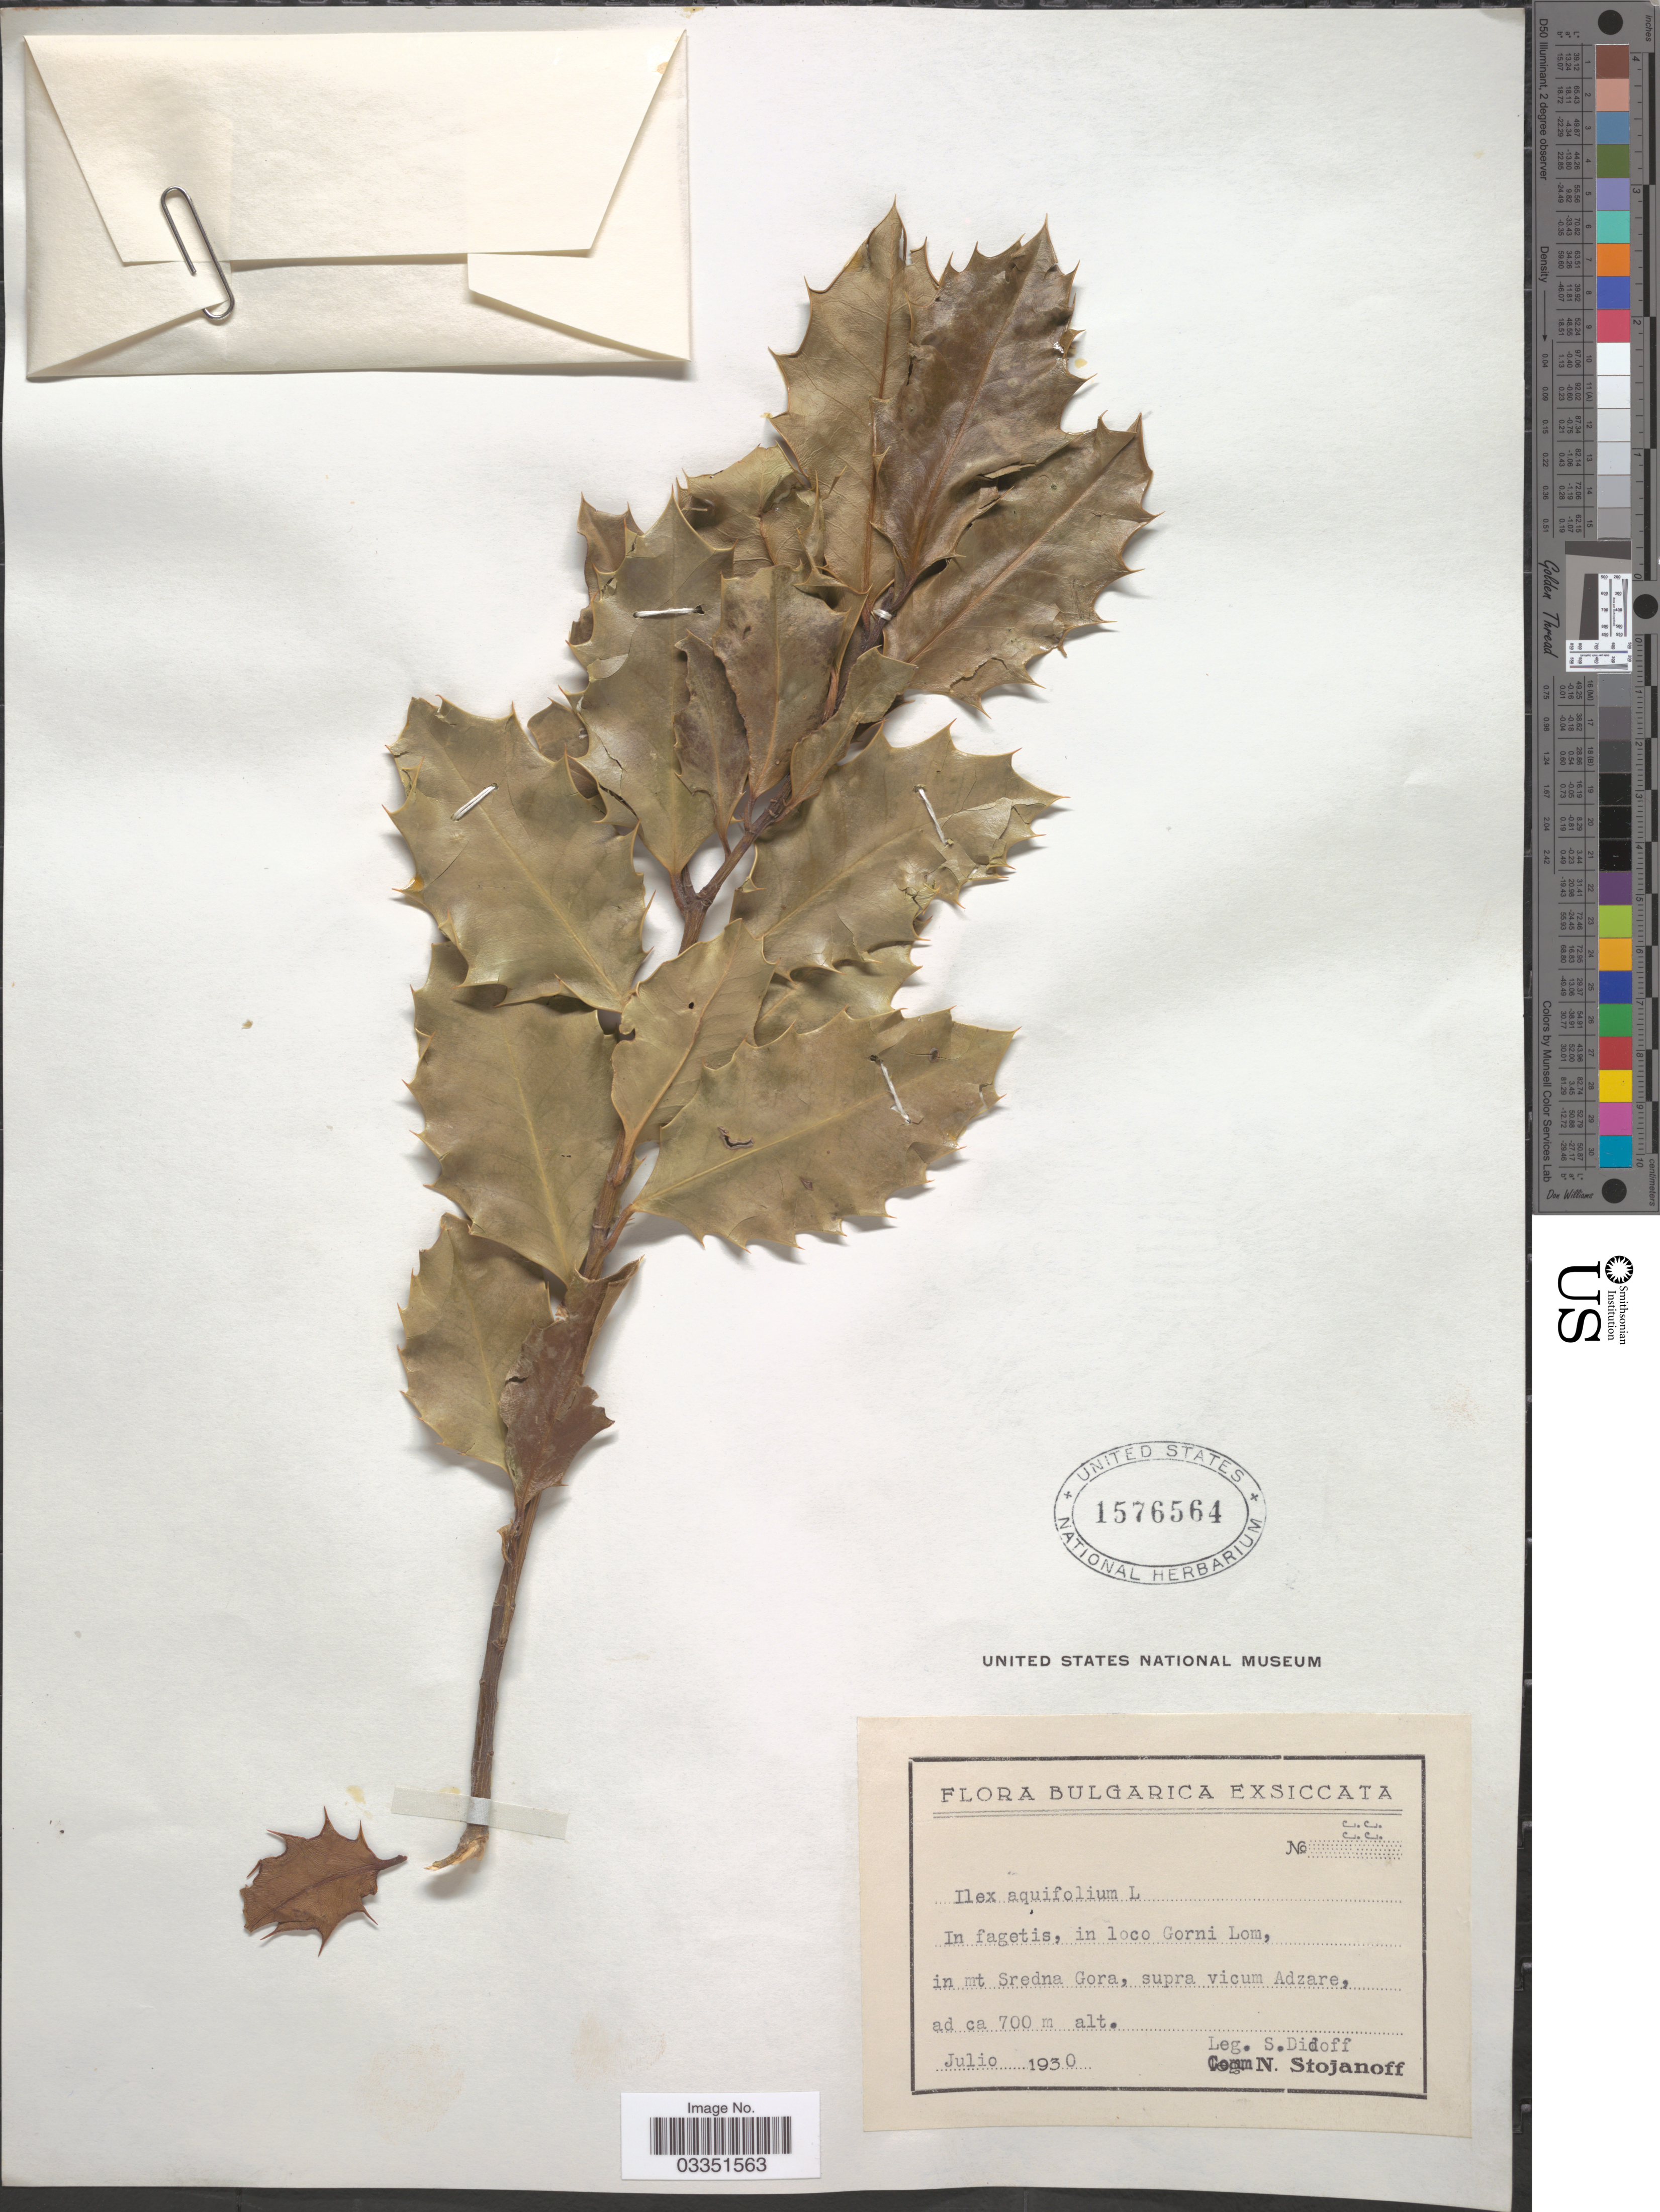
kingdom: Plantae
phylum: Tracheophyta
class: Magnoliopsida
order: Aquifoliales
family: Aquifoliaceae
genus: Ilex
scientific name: Ilex aquifolium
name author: L.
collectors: S. Didoff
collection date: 1930-07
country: Bulgaria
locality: In loco Gorni Lom, in mt Sredna Gora, supra vicum Adzare.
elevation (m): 700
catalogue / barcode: US 1576564